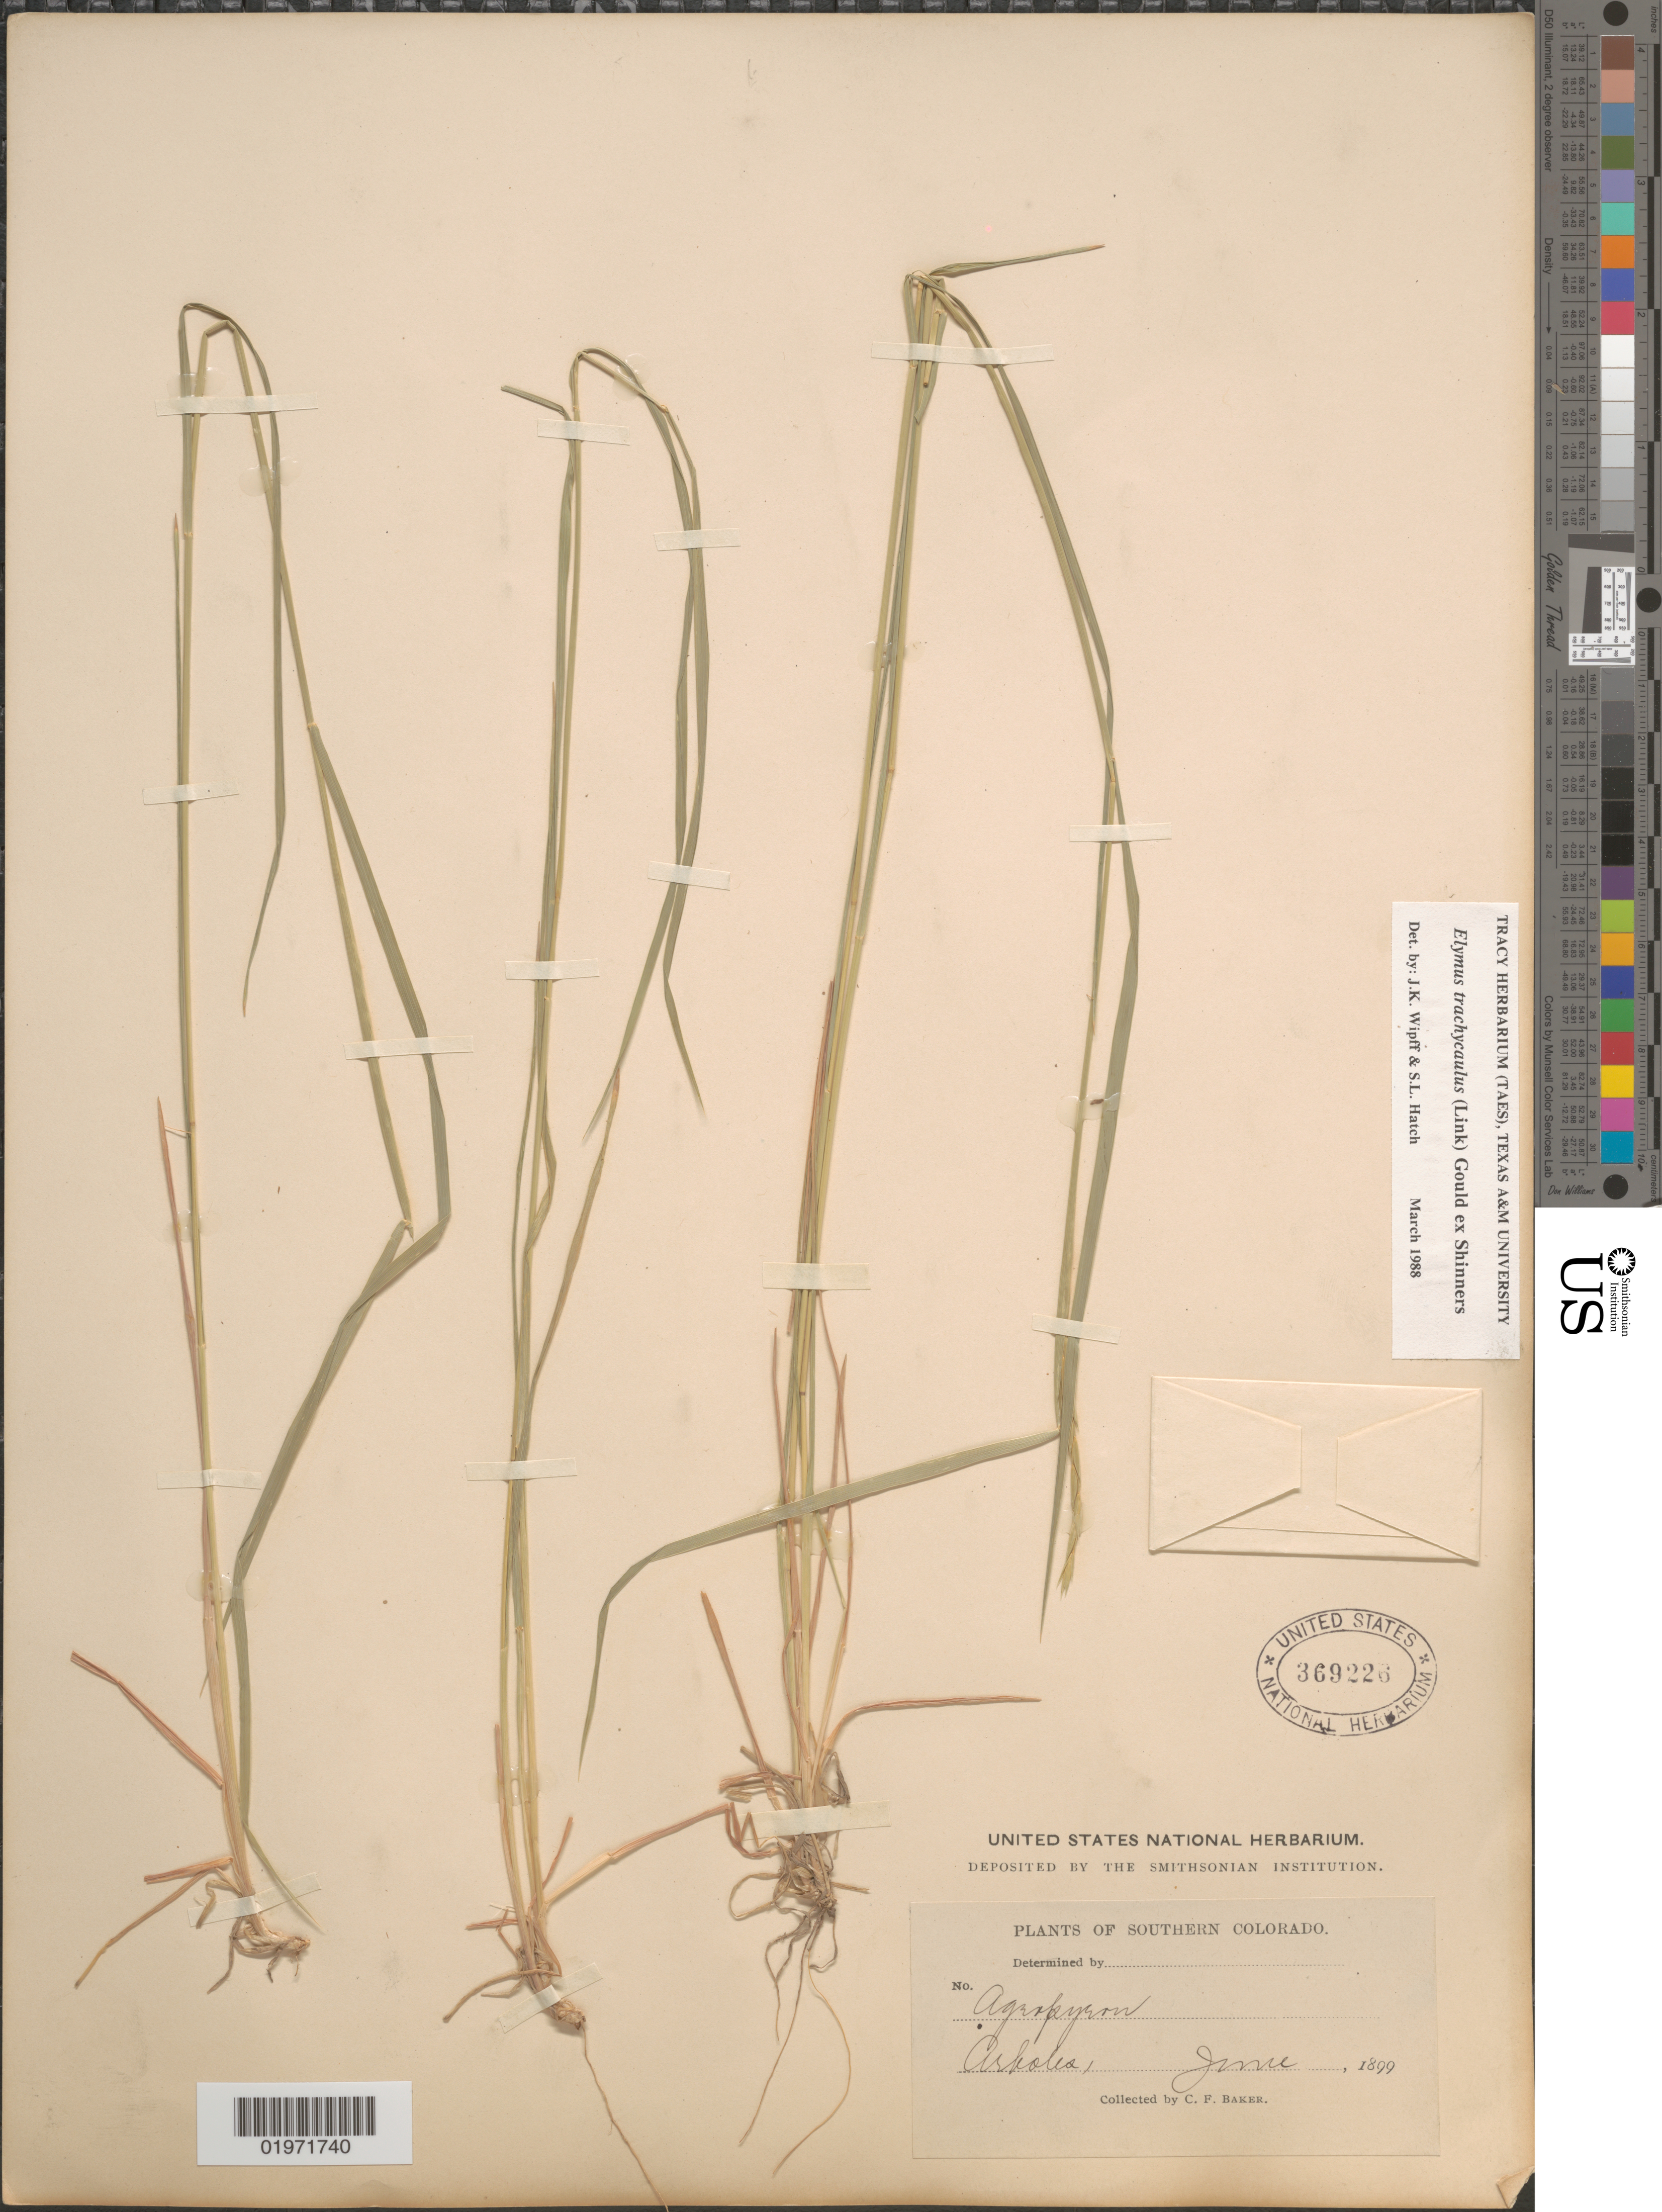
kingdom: Plantae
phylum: Tracheophyta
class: Liliopsida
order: Poales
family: Poaceae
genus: Elymus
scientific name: Elymus trachycaulus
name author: (Link) Gould ex Shinners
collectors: C. F. Baker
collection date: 1899-06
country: United States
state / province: Colorado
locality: Southern Colorado. Arboles.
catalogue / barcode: US 369226